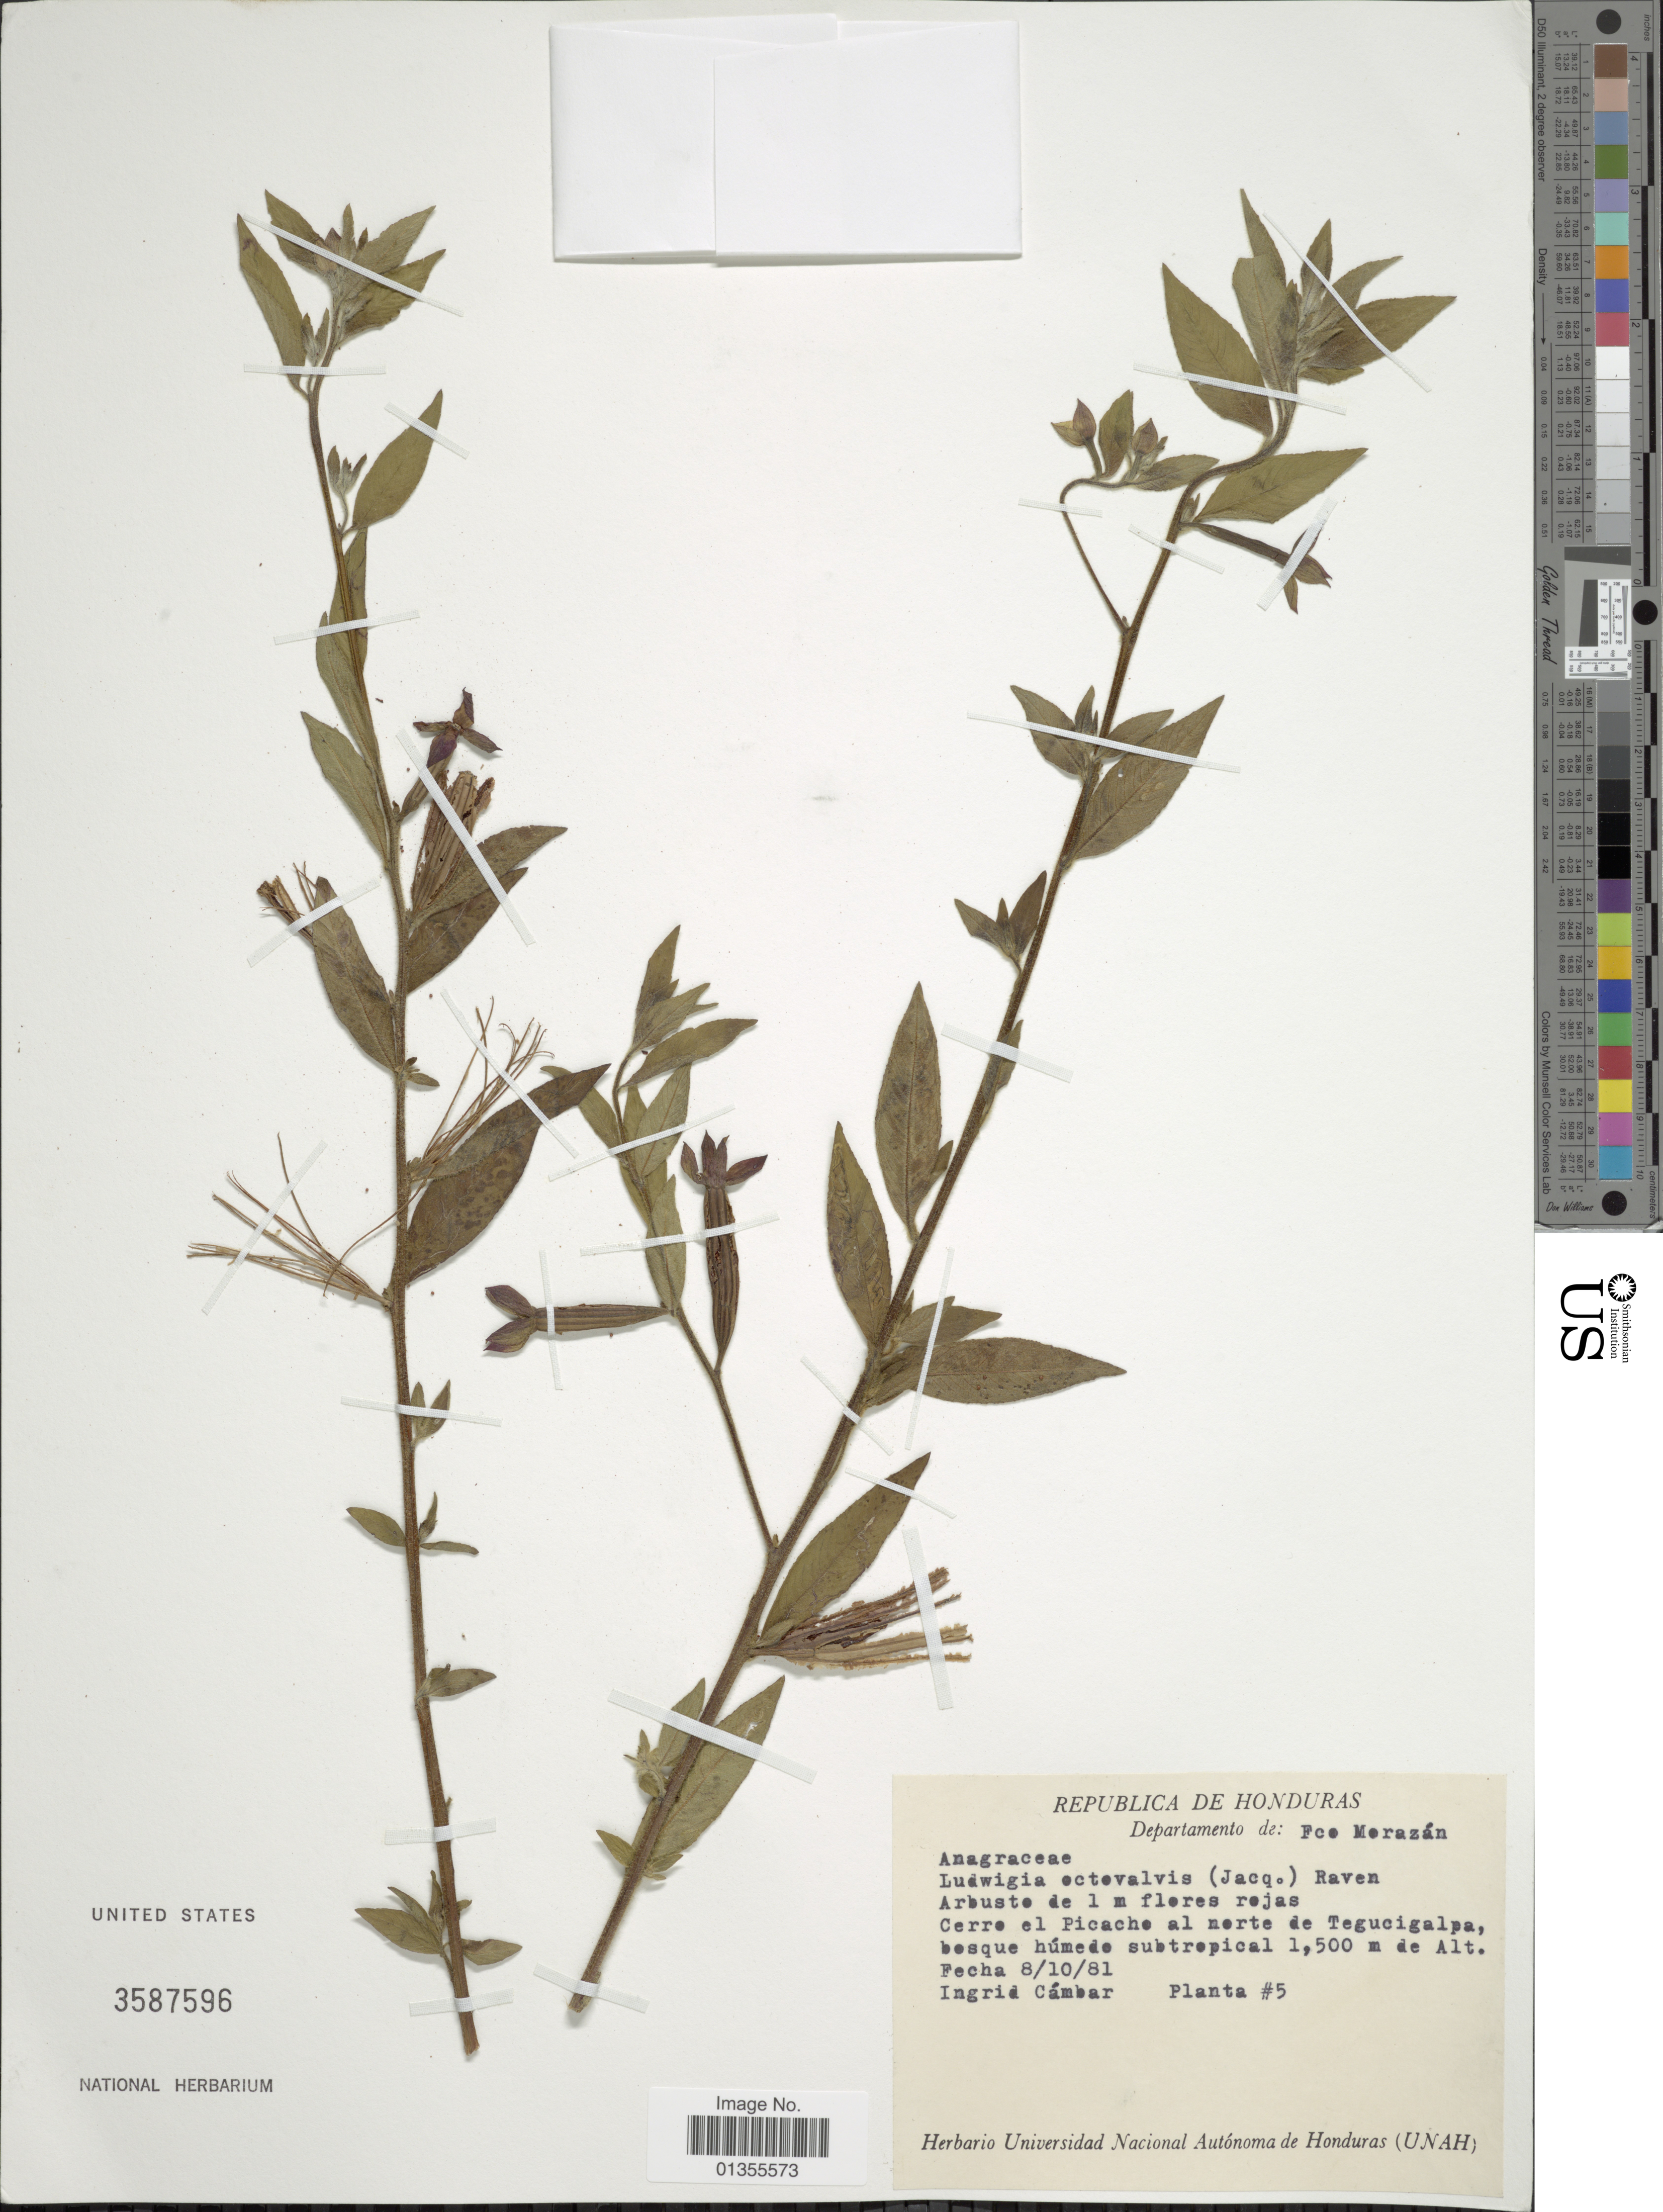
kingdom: Plantae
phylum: Tracheophyta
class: Magnoliopsida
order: Myrtales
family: Onagraceae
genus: Ludwigia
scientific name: Ludwigia octovalvis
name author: (Jacq.) P.H. Raven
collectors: I. Cámbar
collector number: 5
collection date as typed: Transcribed d/m/y: 8/10/81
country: El Salvador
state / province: Morazan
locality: Cerro el Picacho al norte de Tegucigalpa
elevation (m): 1500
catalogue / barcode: US 3587596